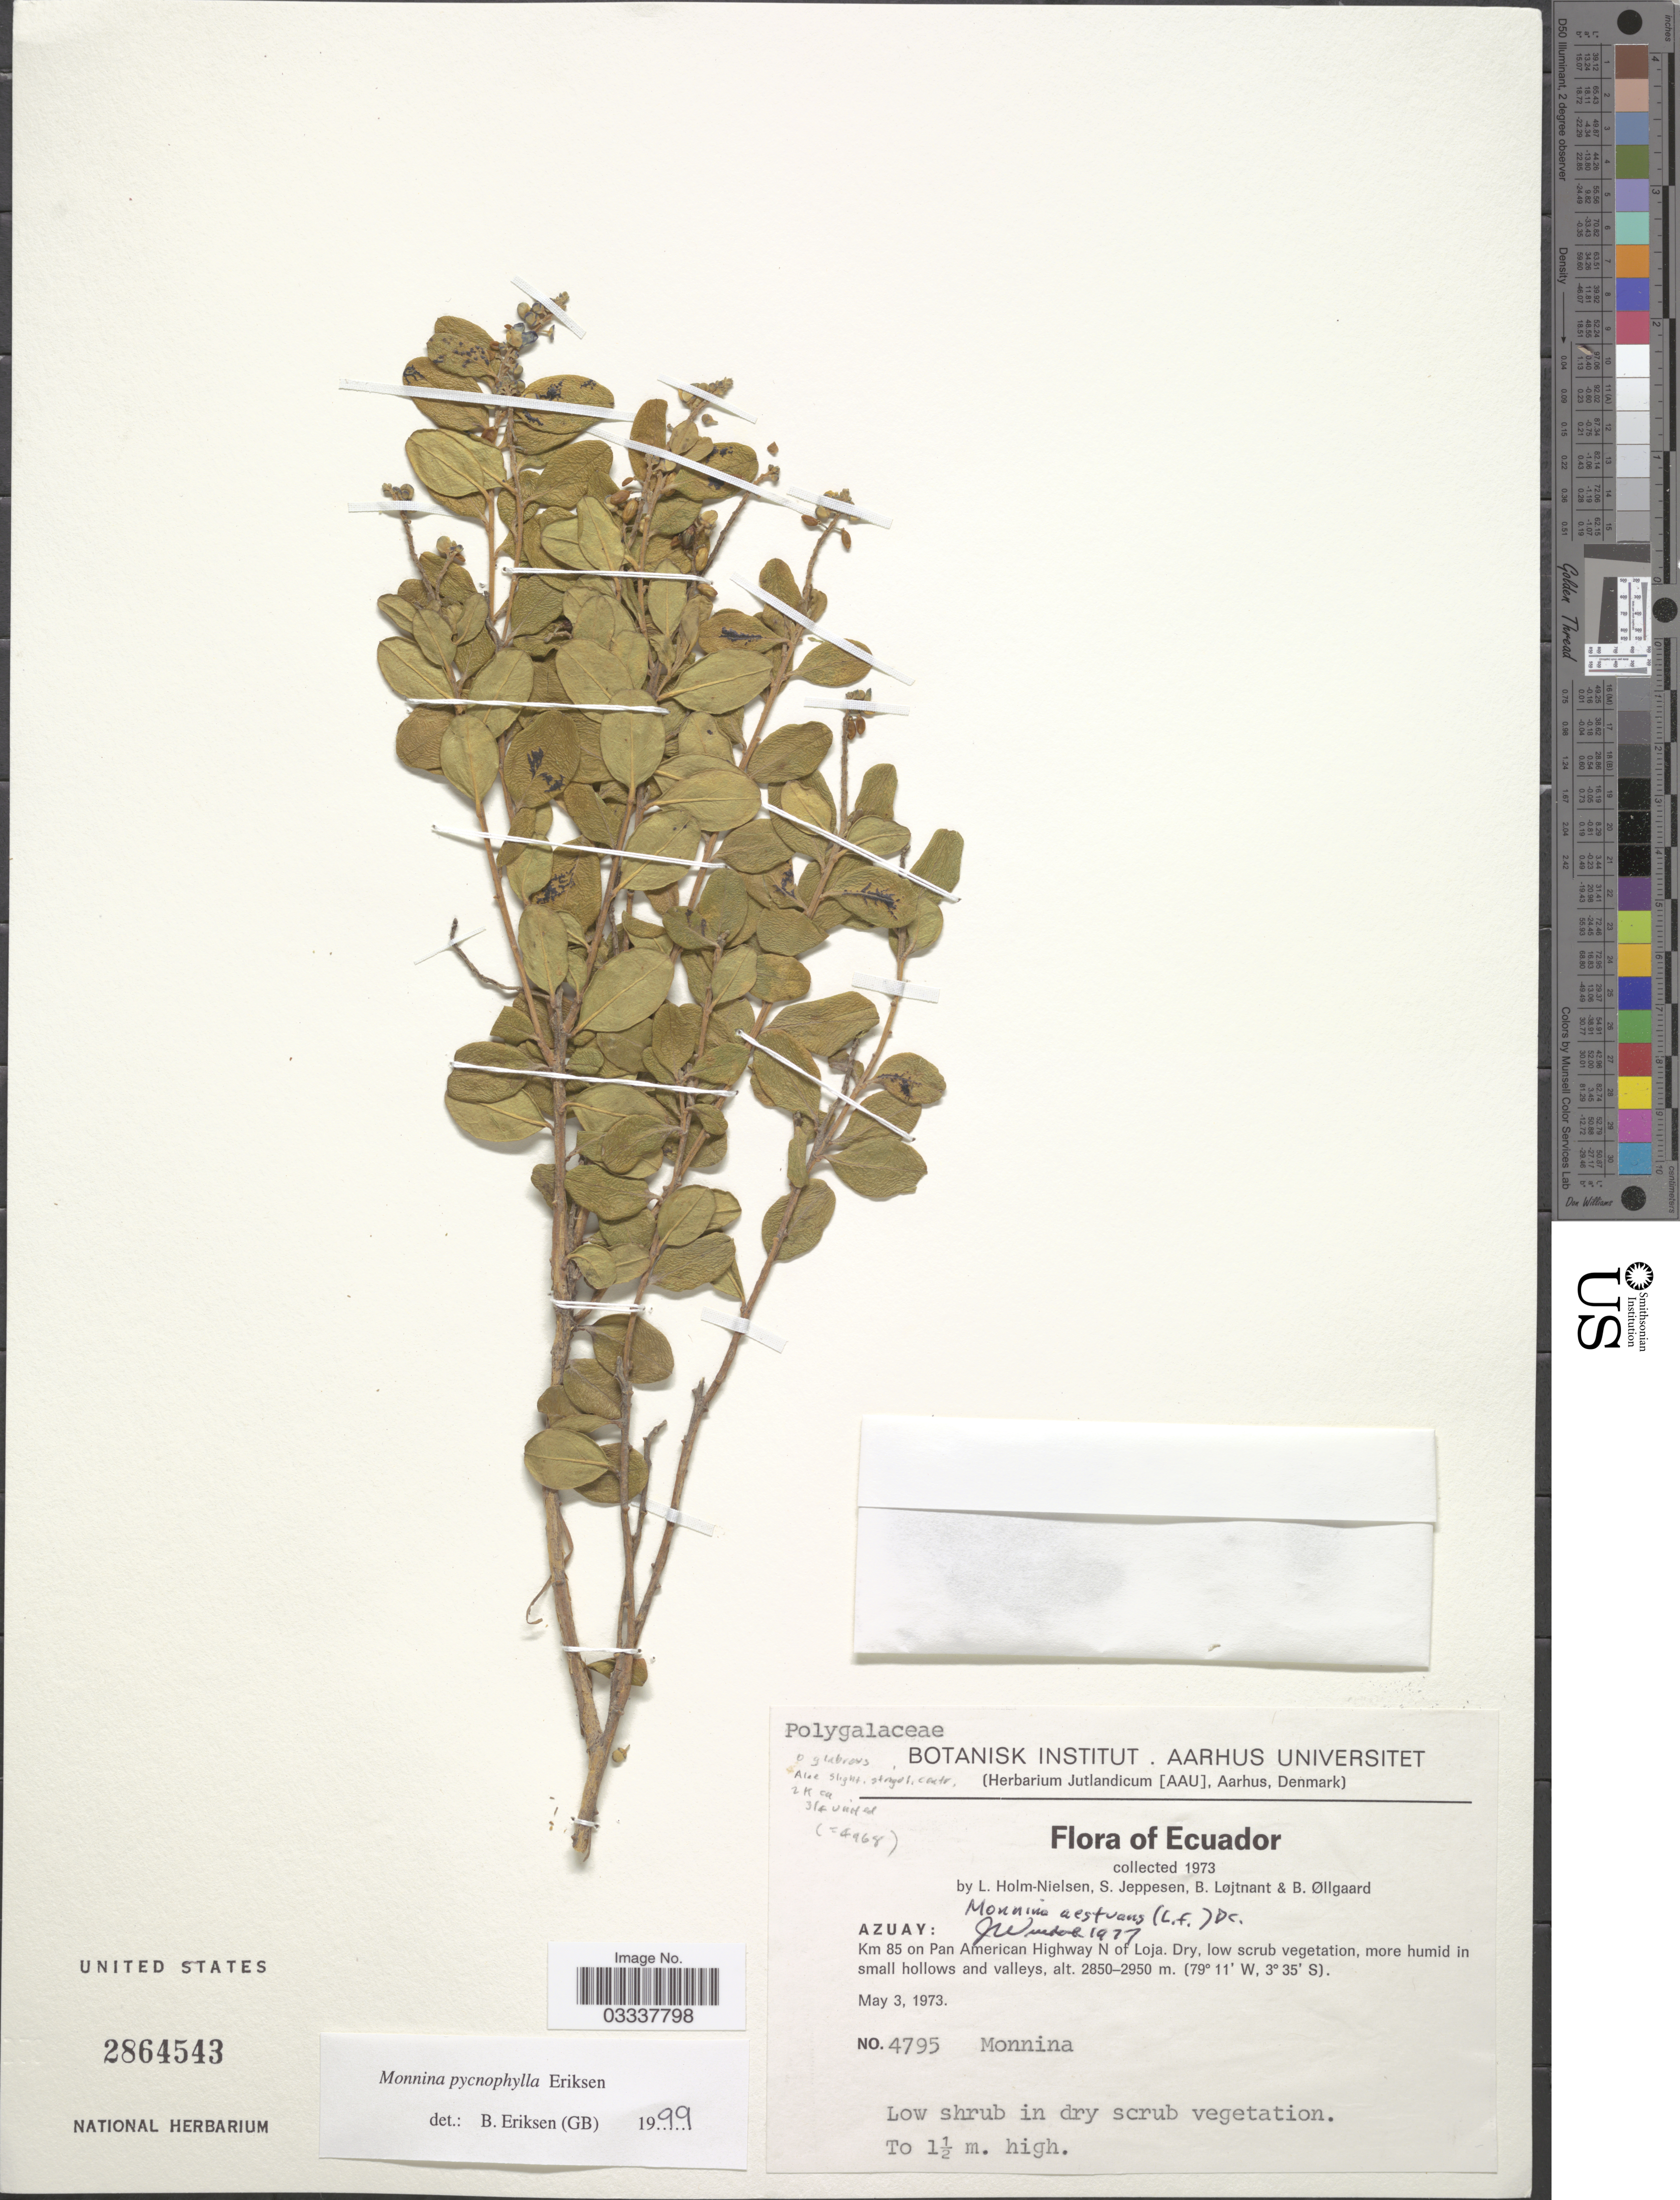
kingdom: Plantae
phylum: Tracheophyta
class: Magnoliopsida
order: Fabales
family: Polygalaceae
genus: Monnina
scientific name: Monnina pycnophylla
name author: B. Eriksen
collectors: L. Holm-Nielsen, S. Jeppesen, B. Löjtnant & B. Øllgaard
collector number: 4795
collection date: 1973-05-03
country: Ecuador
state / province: Azuay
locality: Km 85 on Pan American Highway N of Loja.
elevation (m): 2850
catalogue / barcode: US 2864543